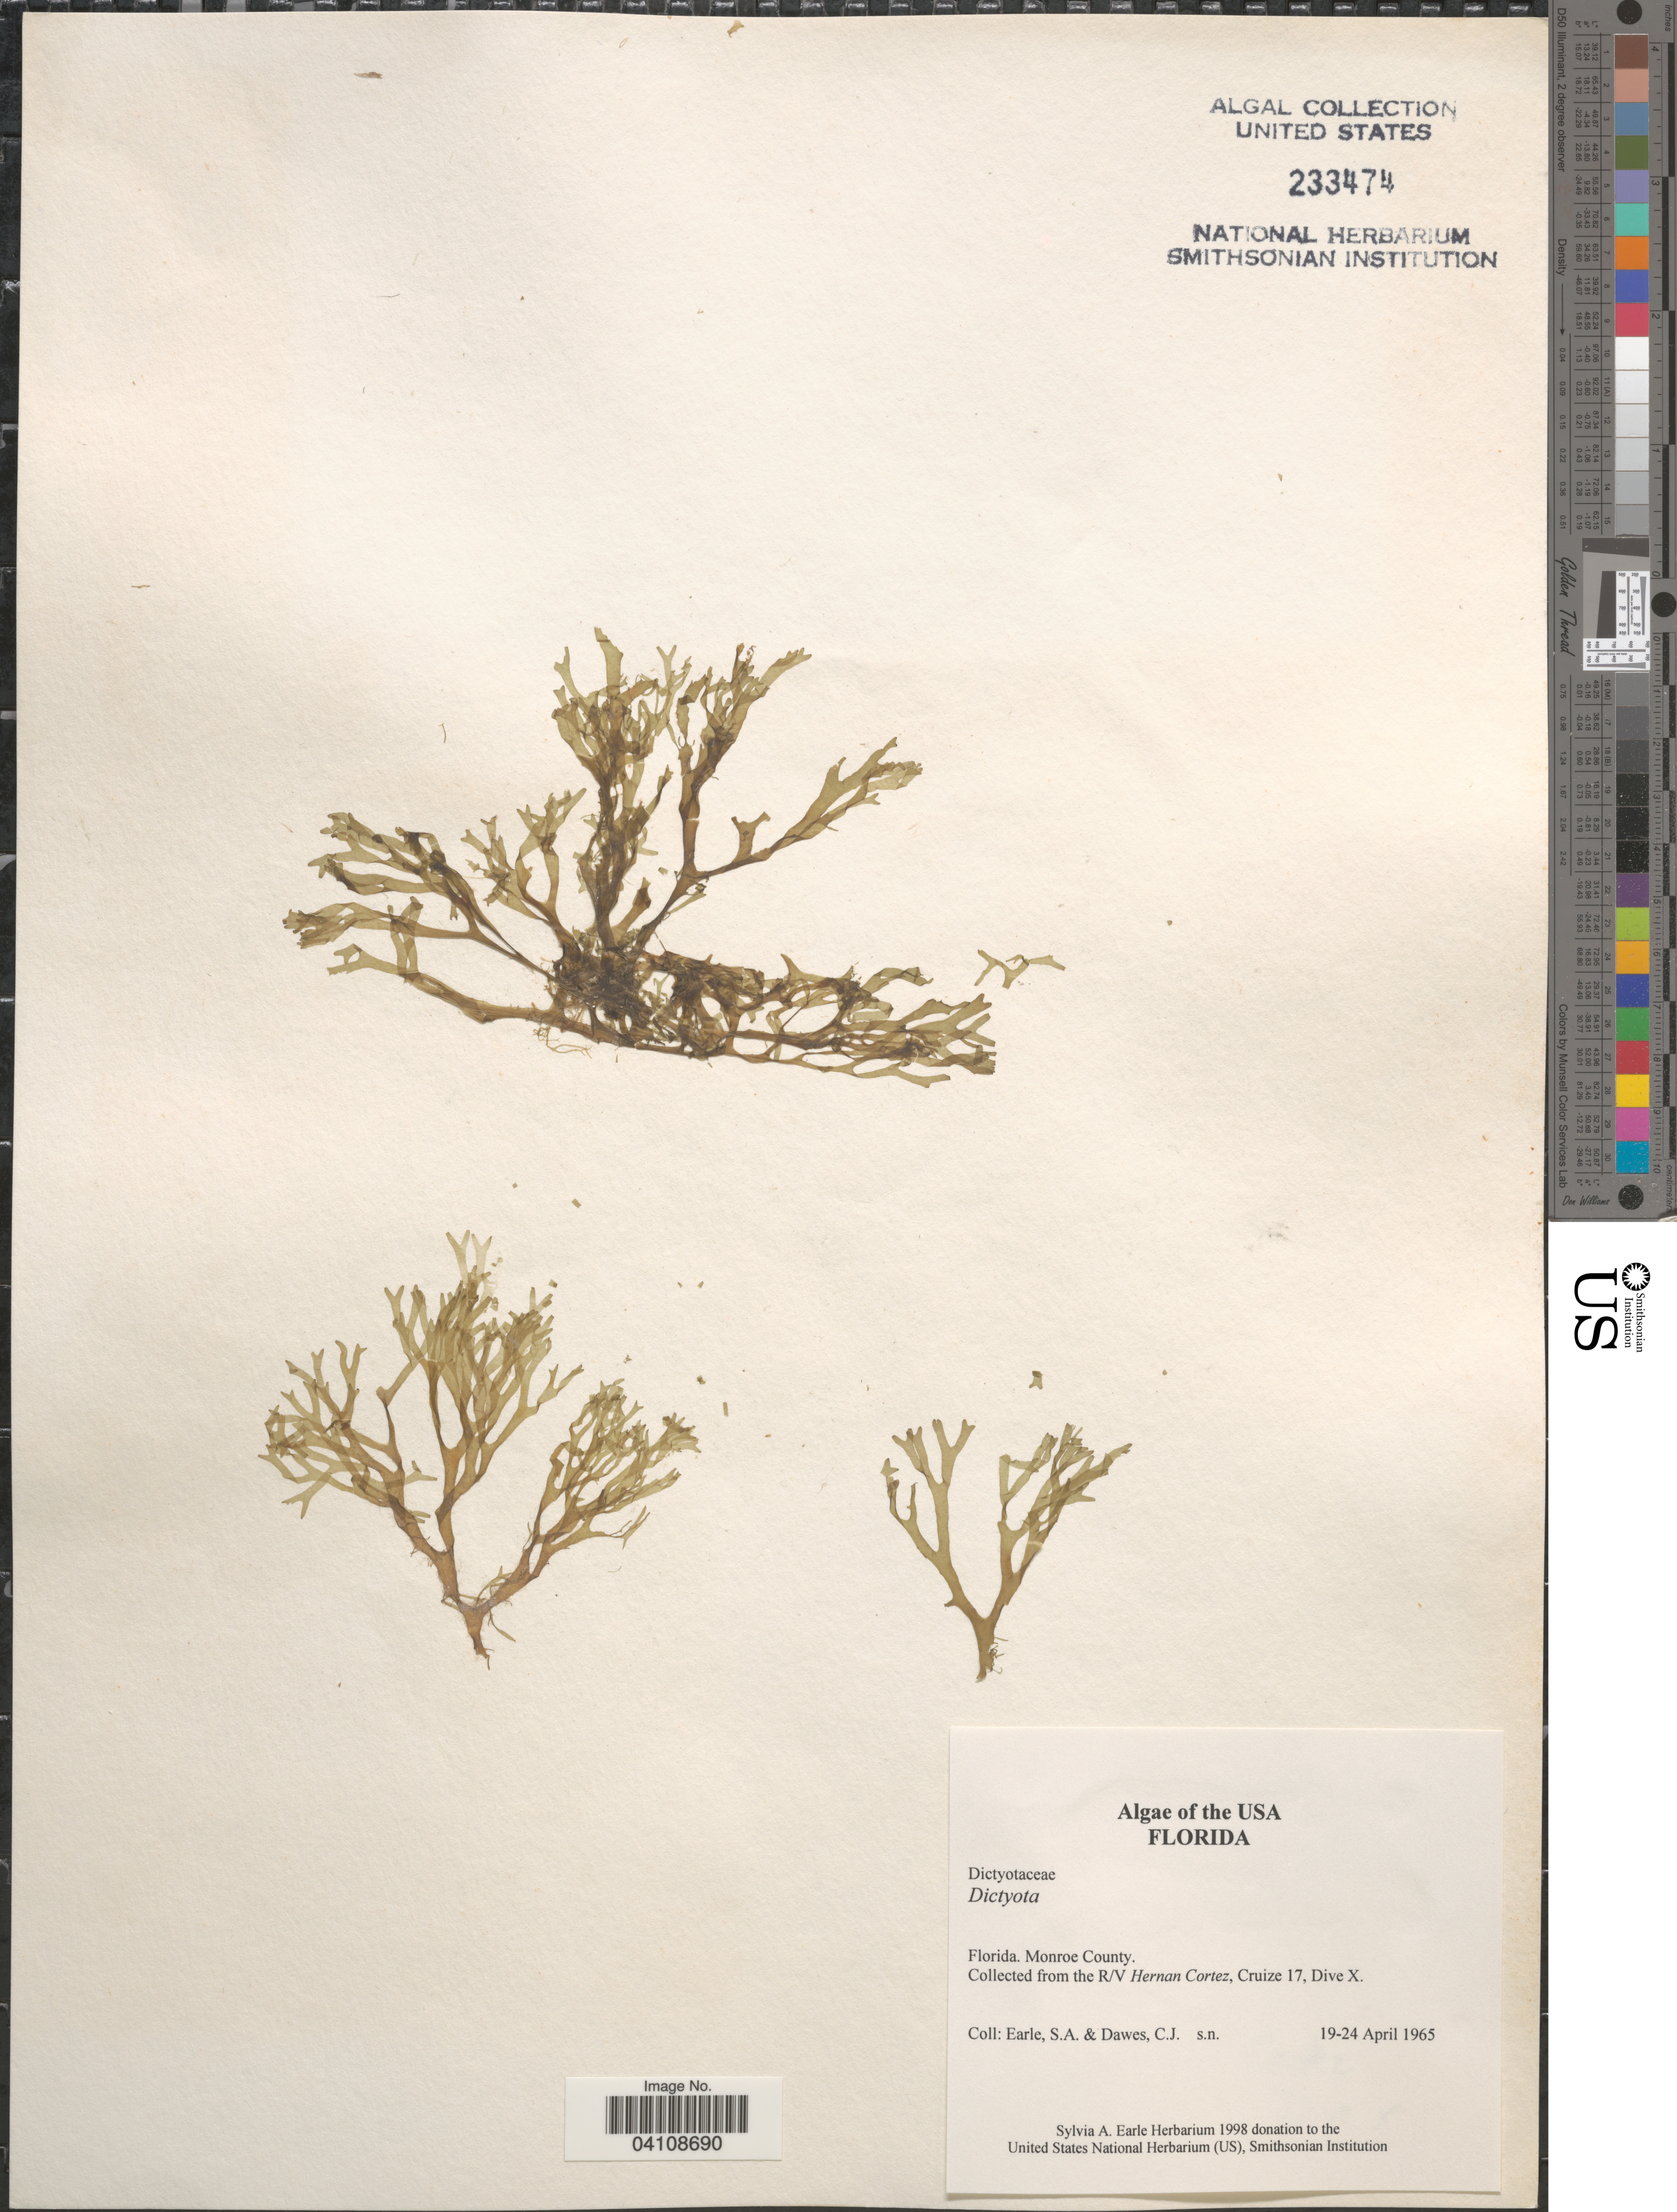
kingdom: Chromista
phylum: Ochrophyta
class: Phaeophyceae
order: Dictyotales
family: Dictyotaceae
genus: Dictyota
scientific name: Dictyota sp.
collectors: S. A. Earle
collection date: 1965-04-19/1965-04-24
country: United States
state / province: Florida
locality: Monroe County. The R/V Hernan Cortez, Cruize 17, Dive X.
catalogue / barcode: US 233474